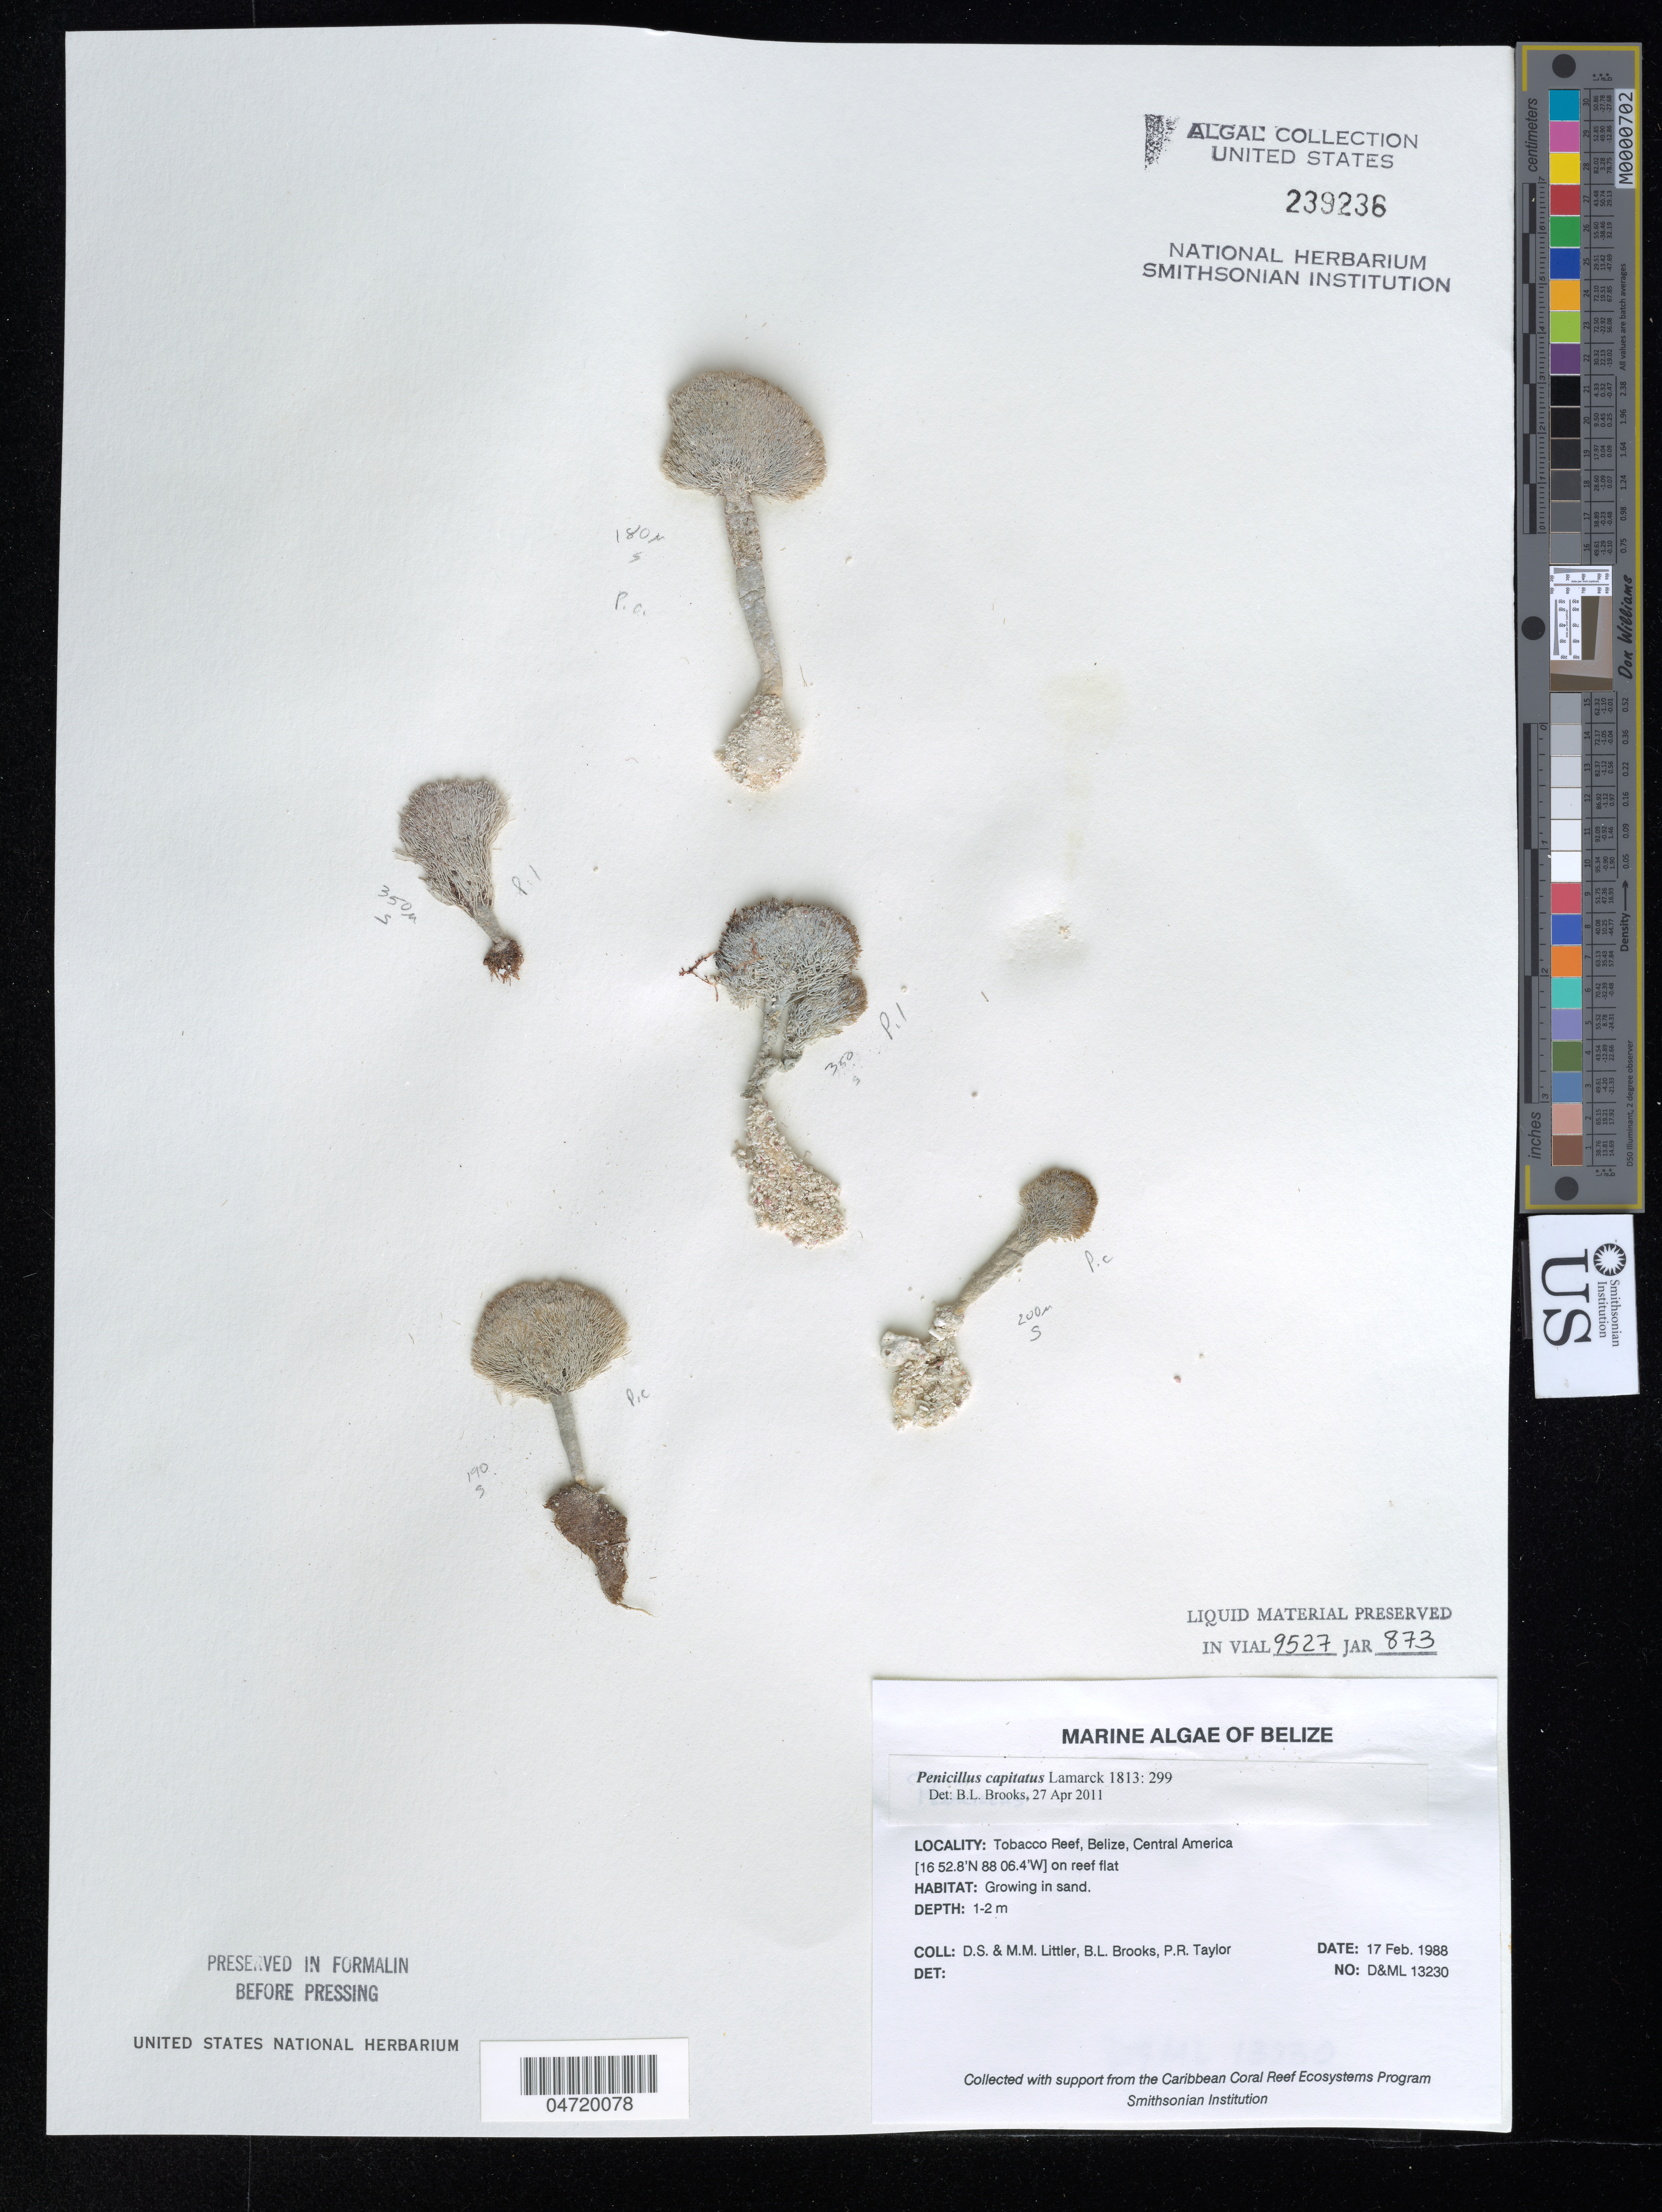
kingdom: Plantae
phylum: Chlorophyta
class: Ulvophyceae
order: Bryopsidales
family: Udoteaceae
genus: Penicillus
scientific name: Penicillus capitatus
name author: Lam.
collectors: D. S. Littler, M. M. Littler, B. Brooks & P. R. Taylor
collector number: D&ML13230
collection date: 1988-02-17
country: Belize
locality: Tobacco Reef.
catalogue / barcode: US 239236